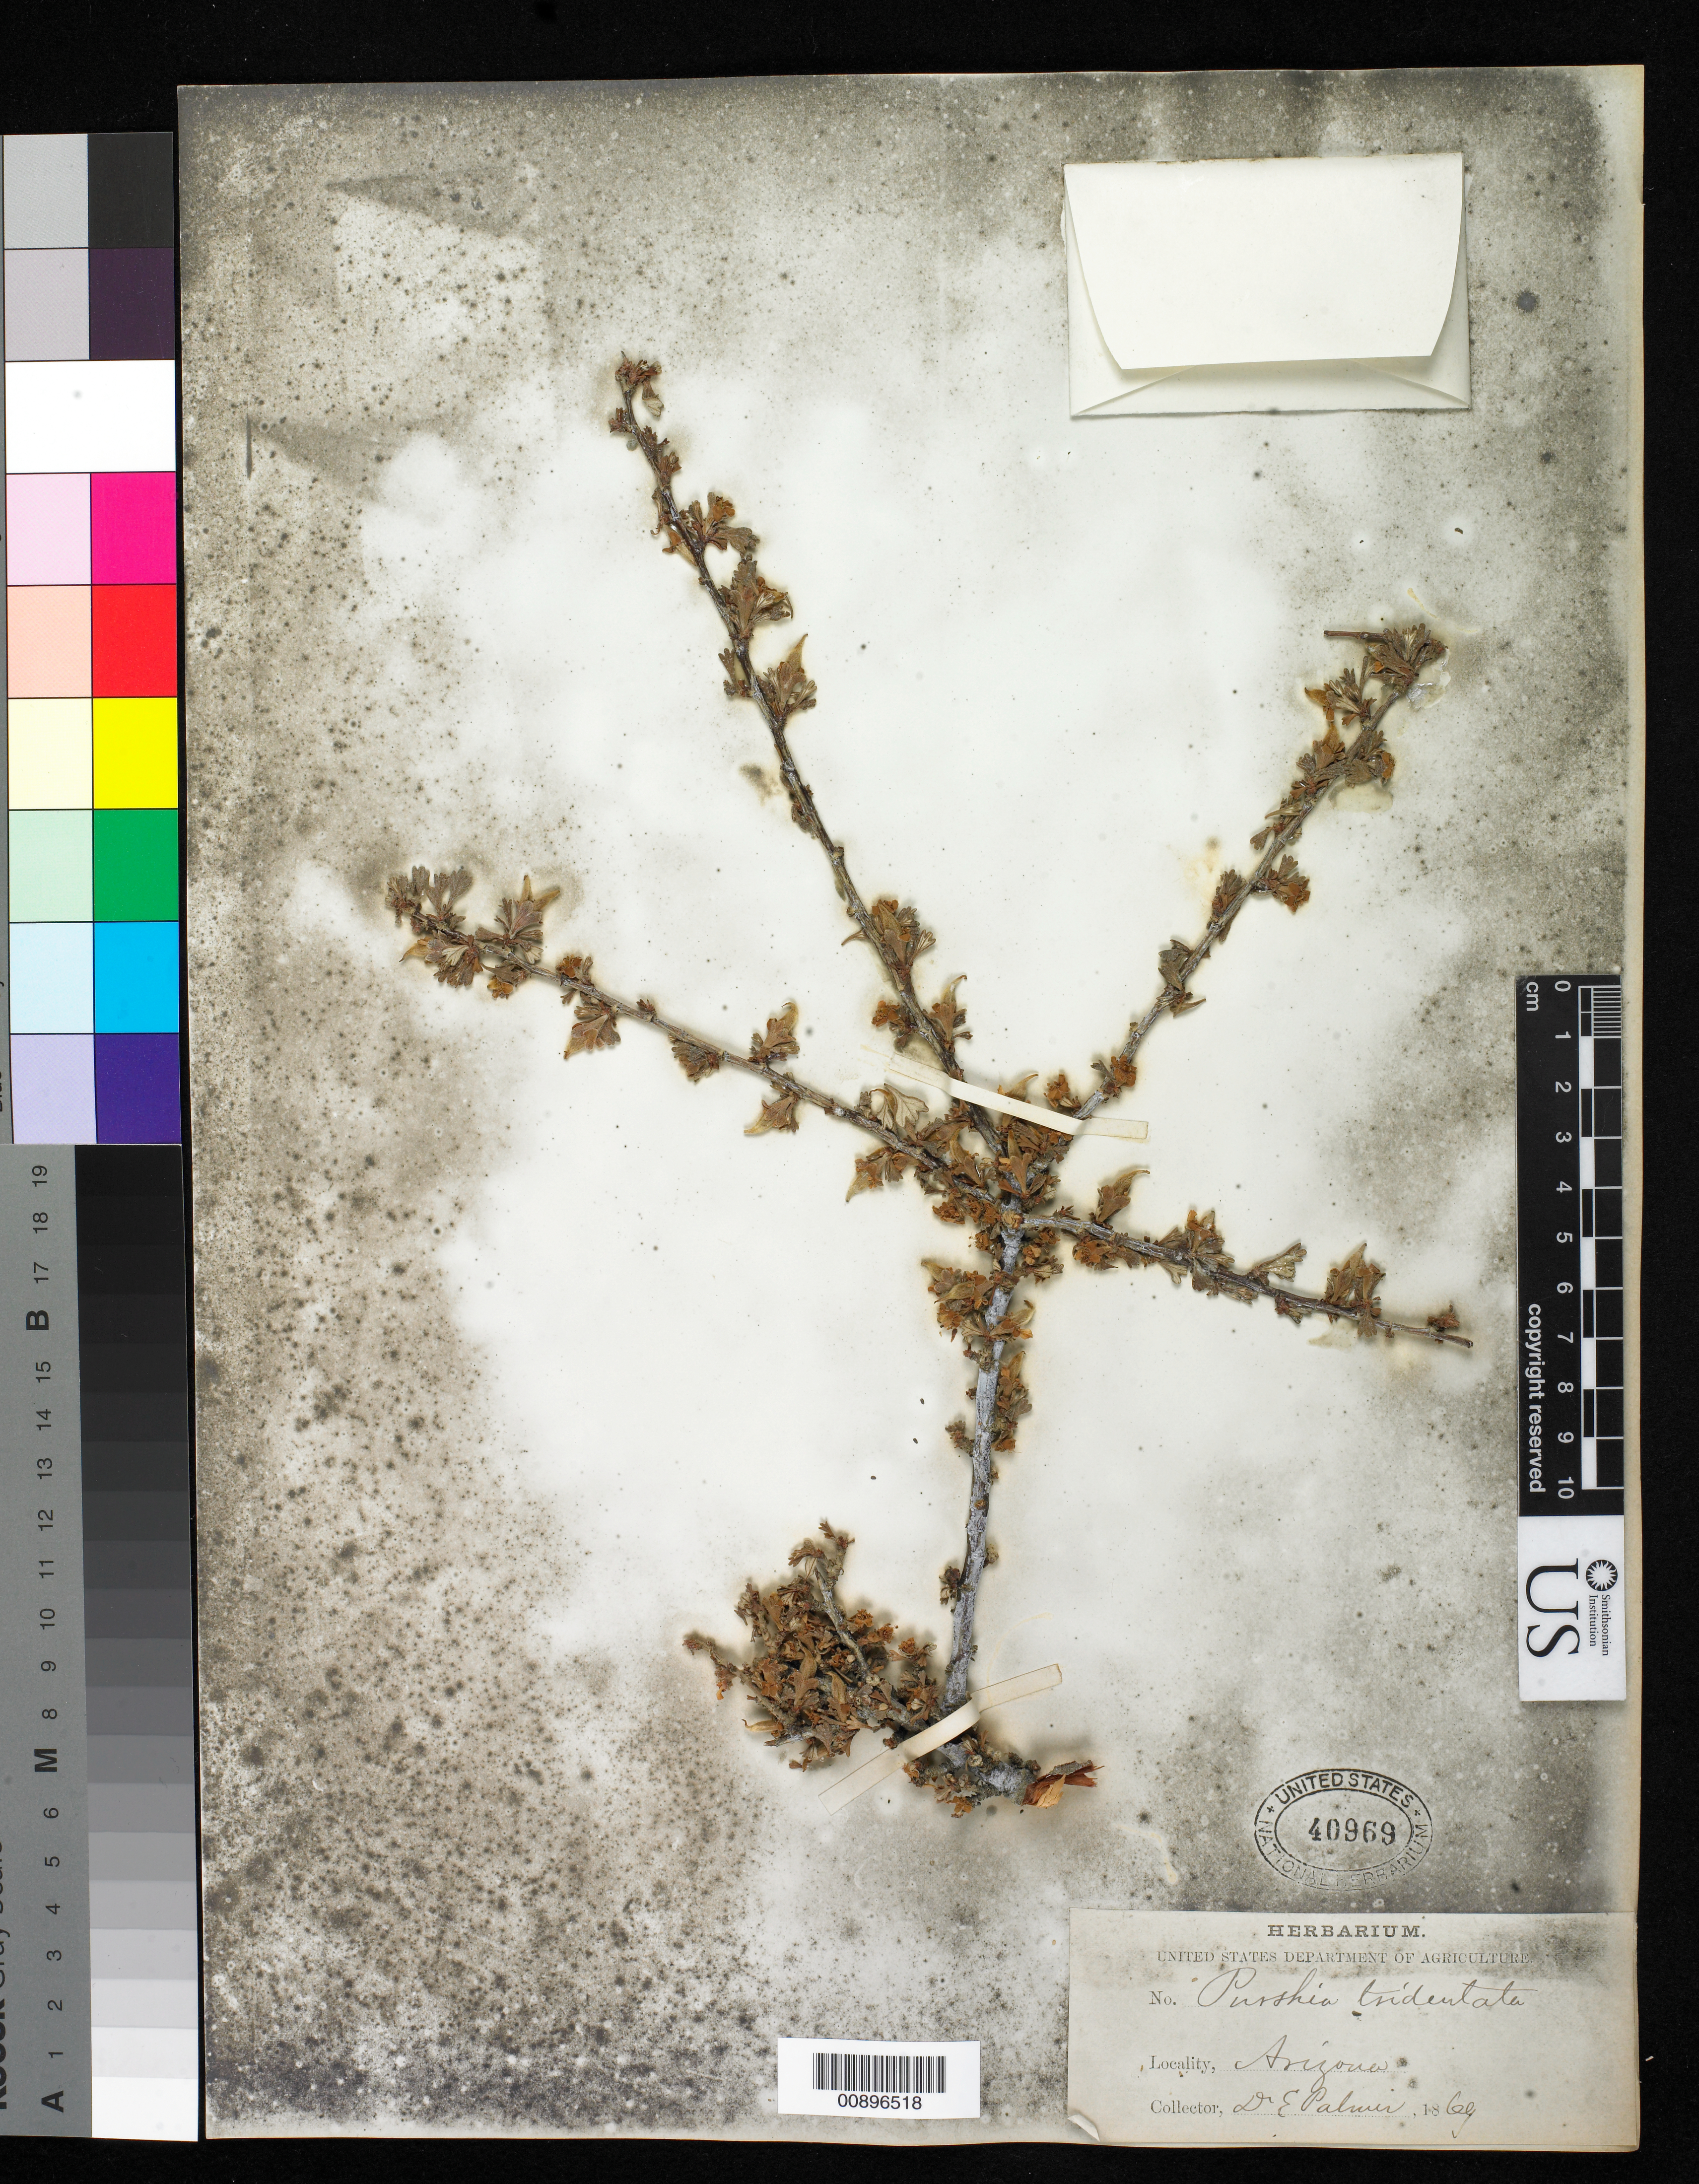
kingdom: Plantae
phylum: Tracheophyta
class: Magnoliopsida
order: Rosales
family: Rosaceae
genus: Purshia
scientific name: Purshia tridentata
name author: (Pursh) DC.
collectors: E. Palmer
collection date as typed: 1869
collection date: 1869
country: United States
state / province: Arizona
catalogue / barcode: US 40969